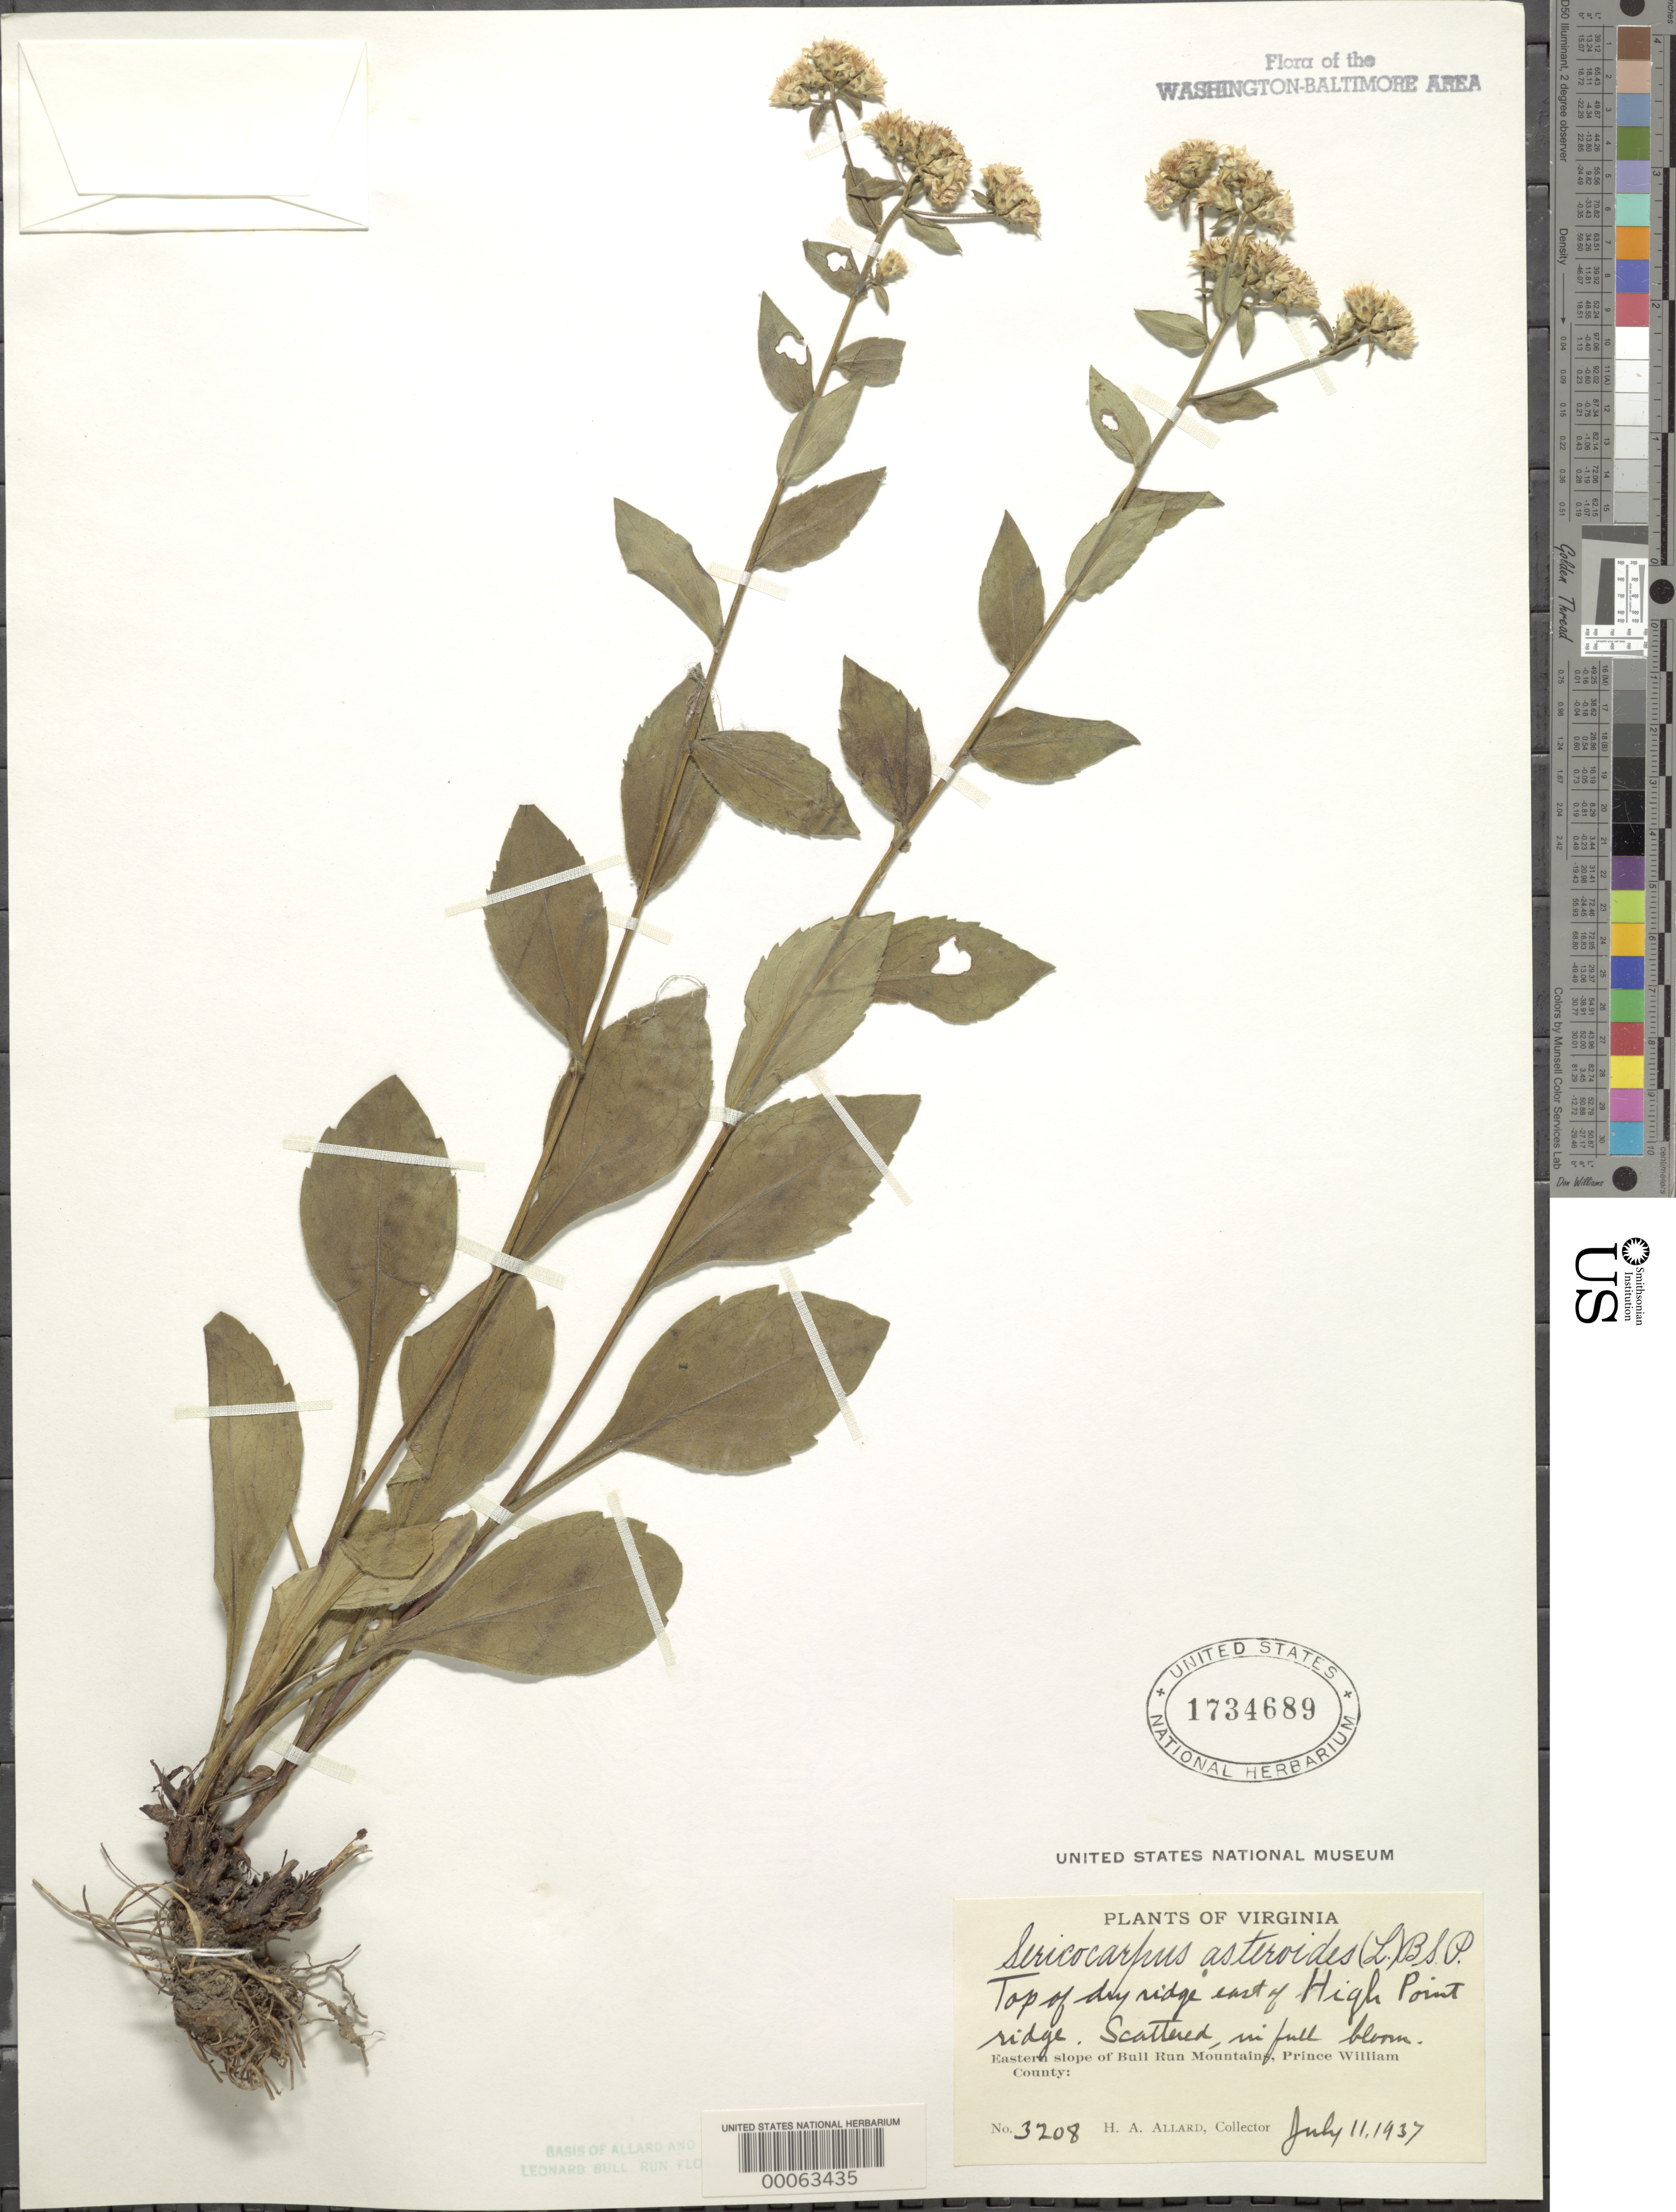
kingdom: Plantae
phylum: Tracheophyta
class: Magnoliopsida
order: Asterales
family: Asteraceae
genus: Sericocarpus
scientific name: Sericocarpus asteroides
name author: (L.) Britton, Stearns & Poggenb.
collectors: H. A. Allard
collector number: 3208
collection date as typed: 11 Jul 1937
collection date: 1937-07-11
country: United States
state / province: Virginia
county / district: Fauquier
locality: East of High Point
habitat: Dry ridge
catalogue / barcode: US 1734689